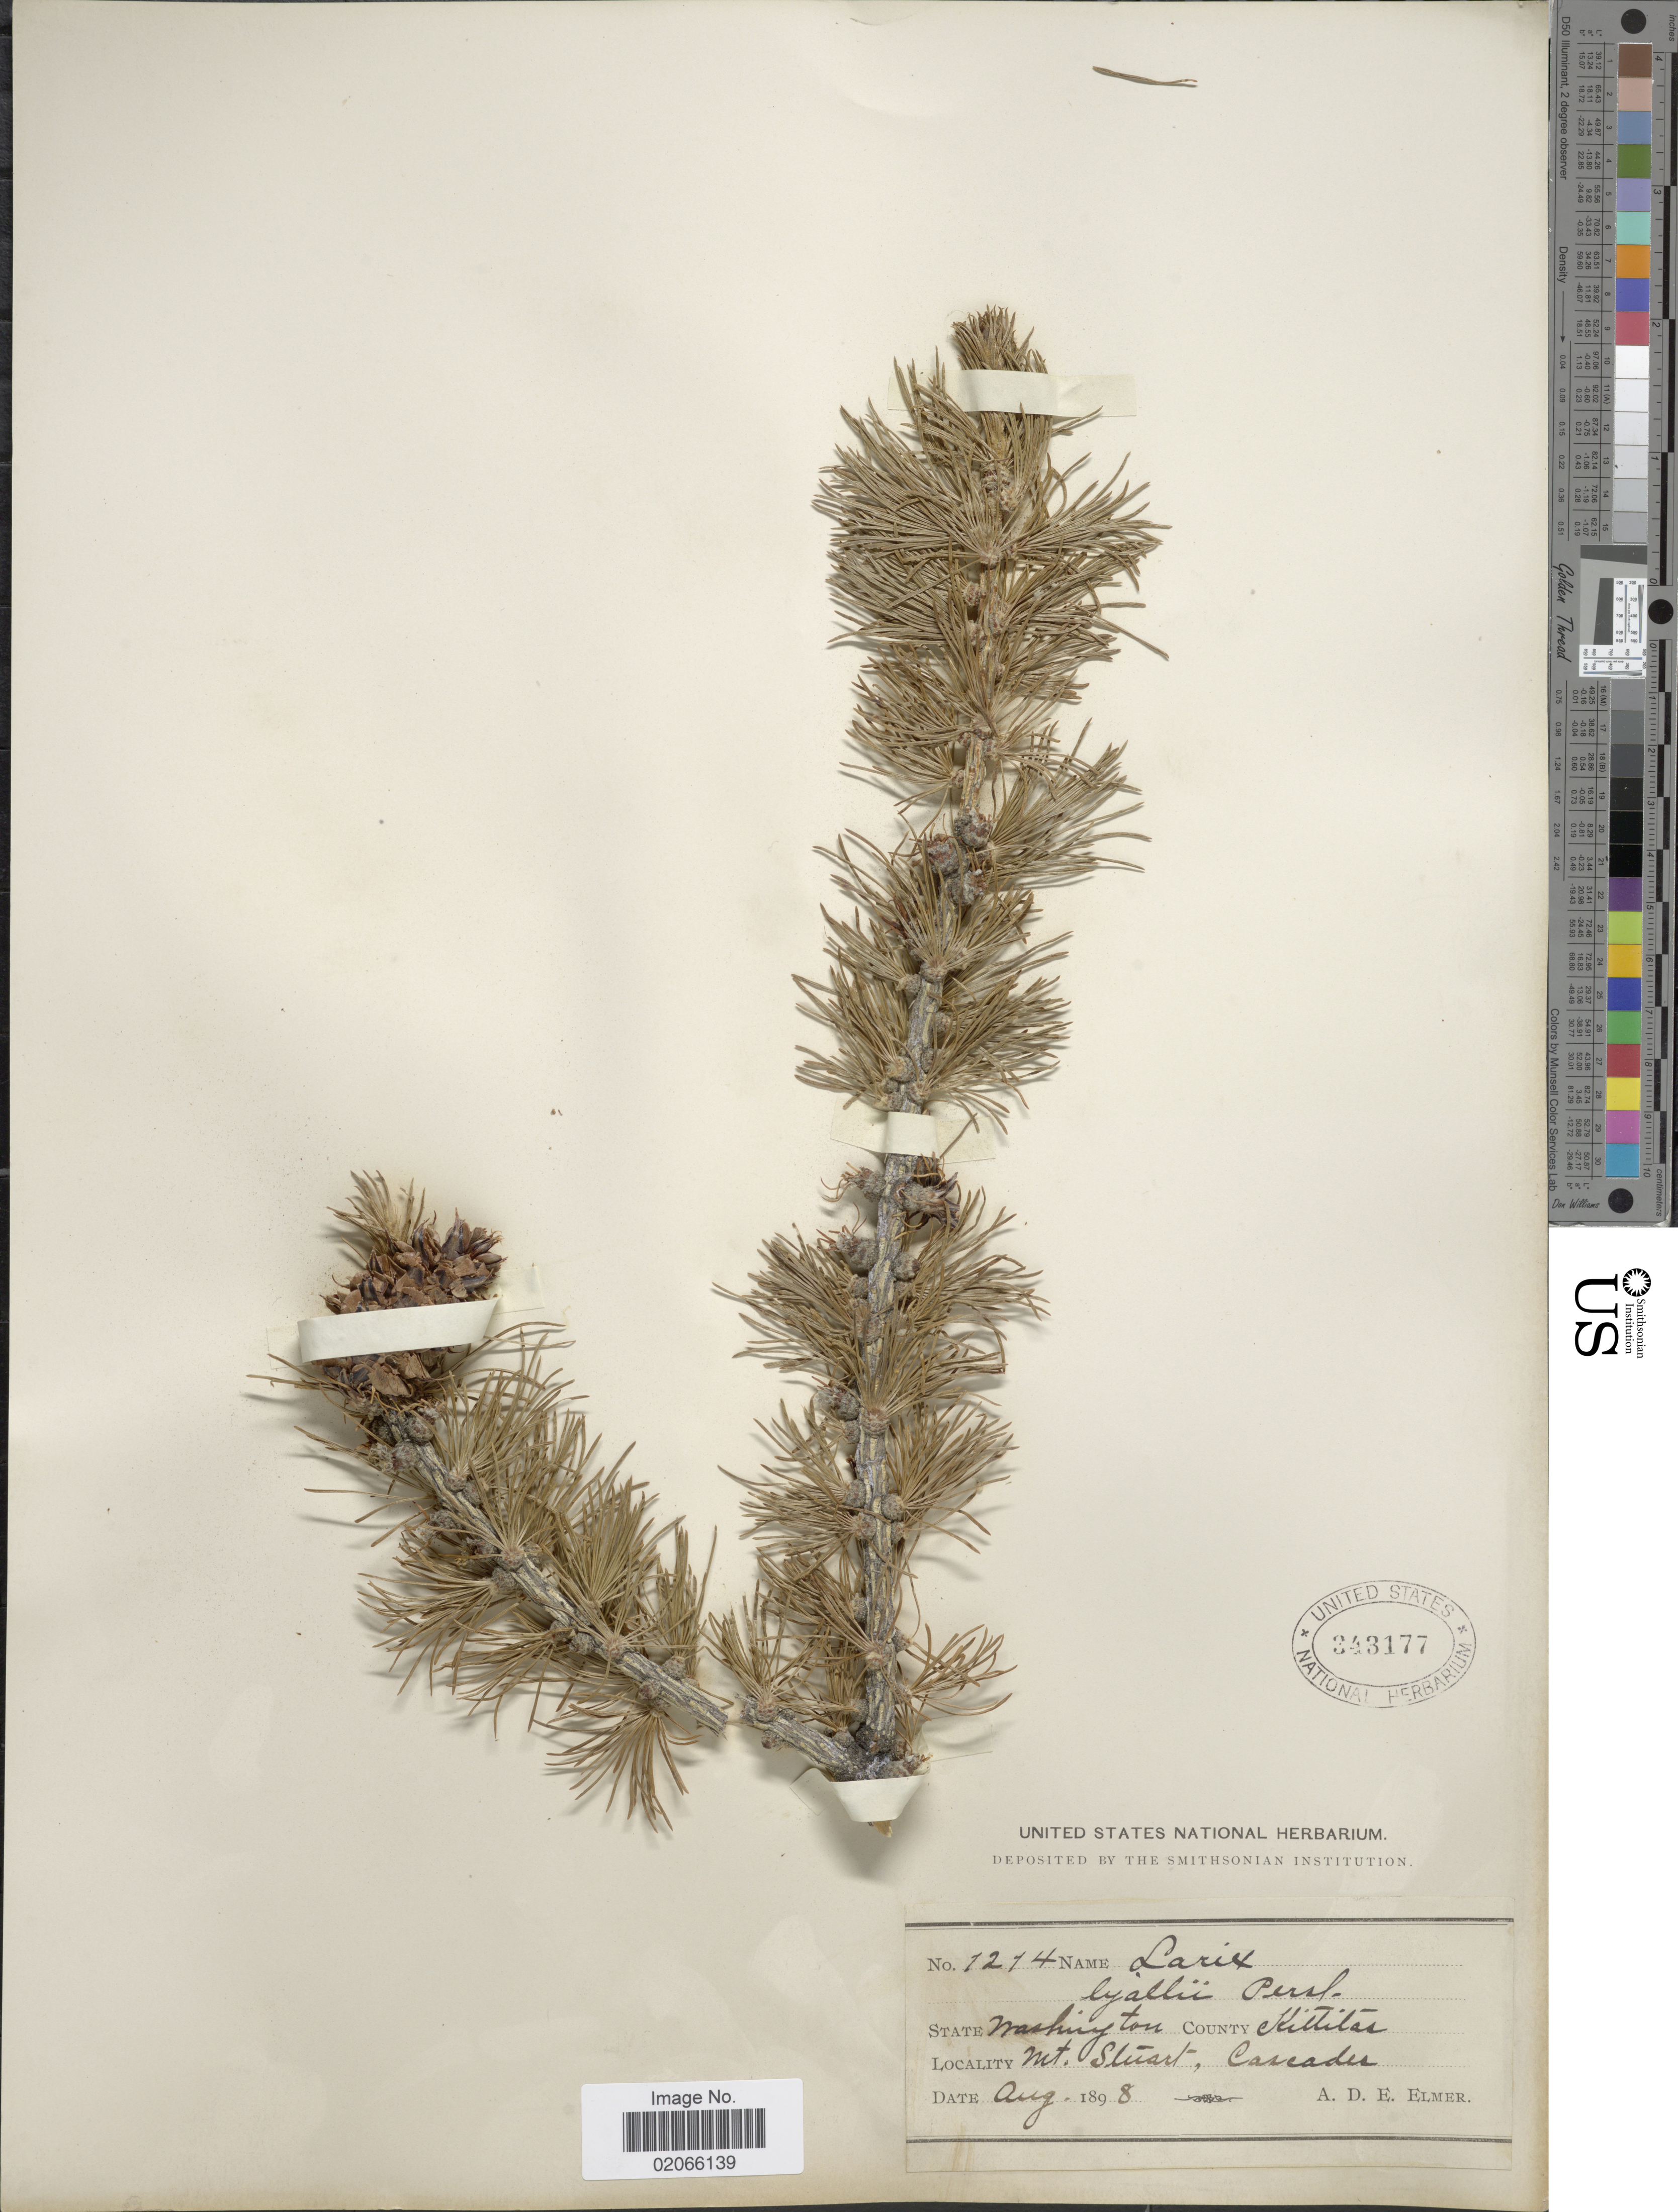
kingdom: Plantae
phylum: Tracheophyta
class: Pinopsida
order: Pinales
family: Pinaceae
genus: Larix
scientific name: Larix lyallii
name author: Parl.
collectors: A. D. E. Elmer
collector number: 1214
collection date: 1898-08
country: United States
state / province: Washington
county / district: Kittitas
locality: State Washington, County Kittitas. Mt. Stuart, Cascades.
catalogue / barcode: US 343177